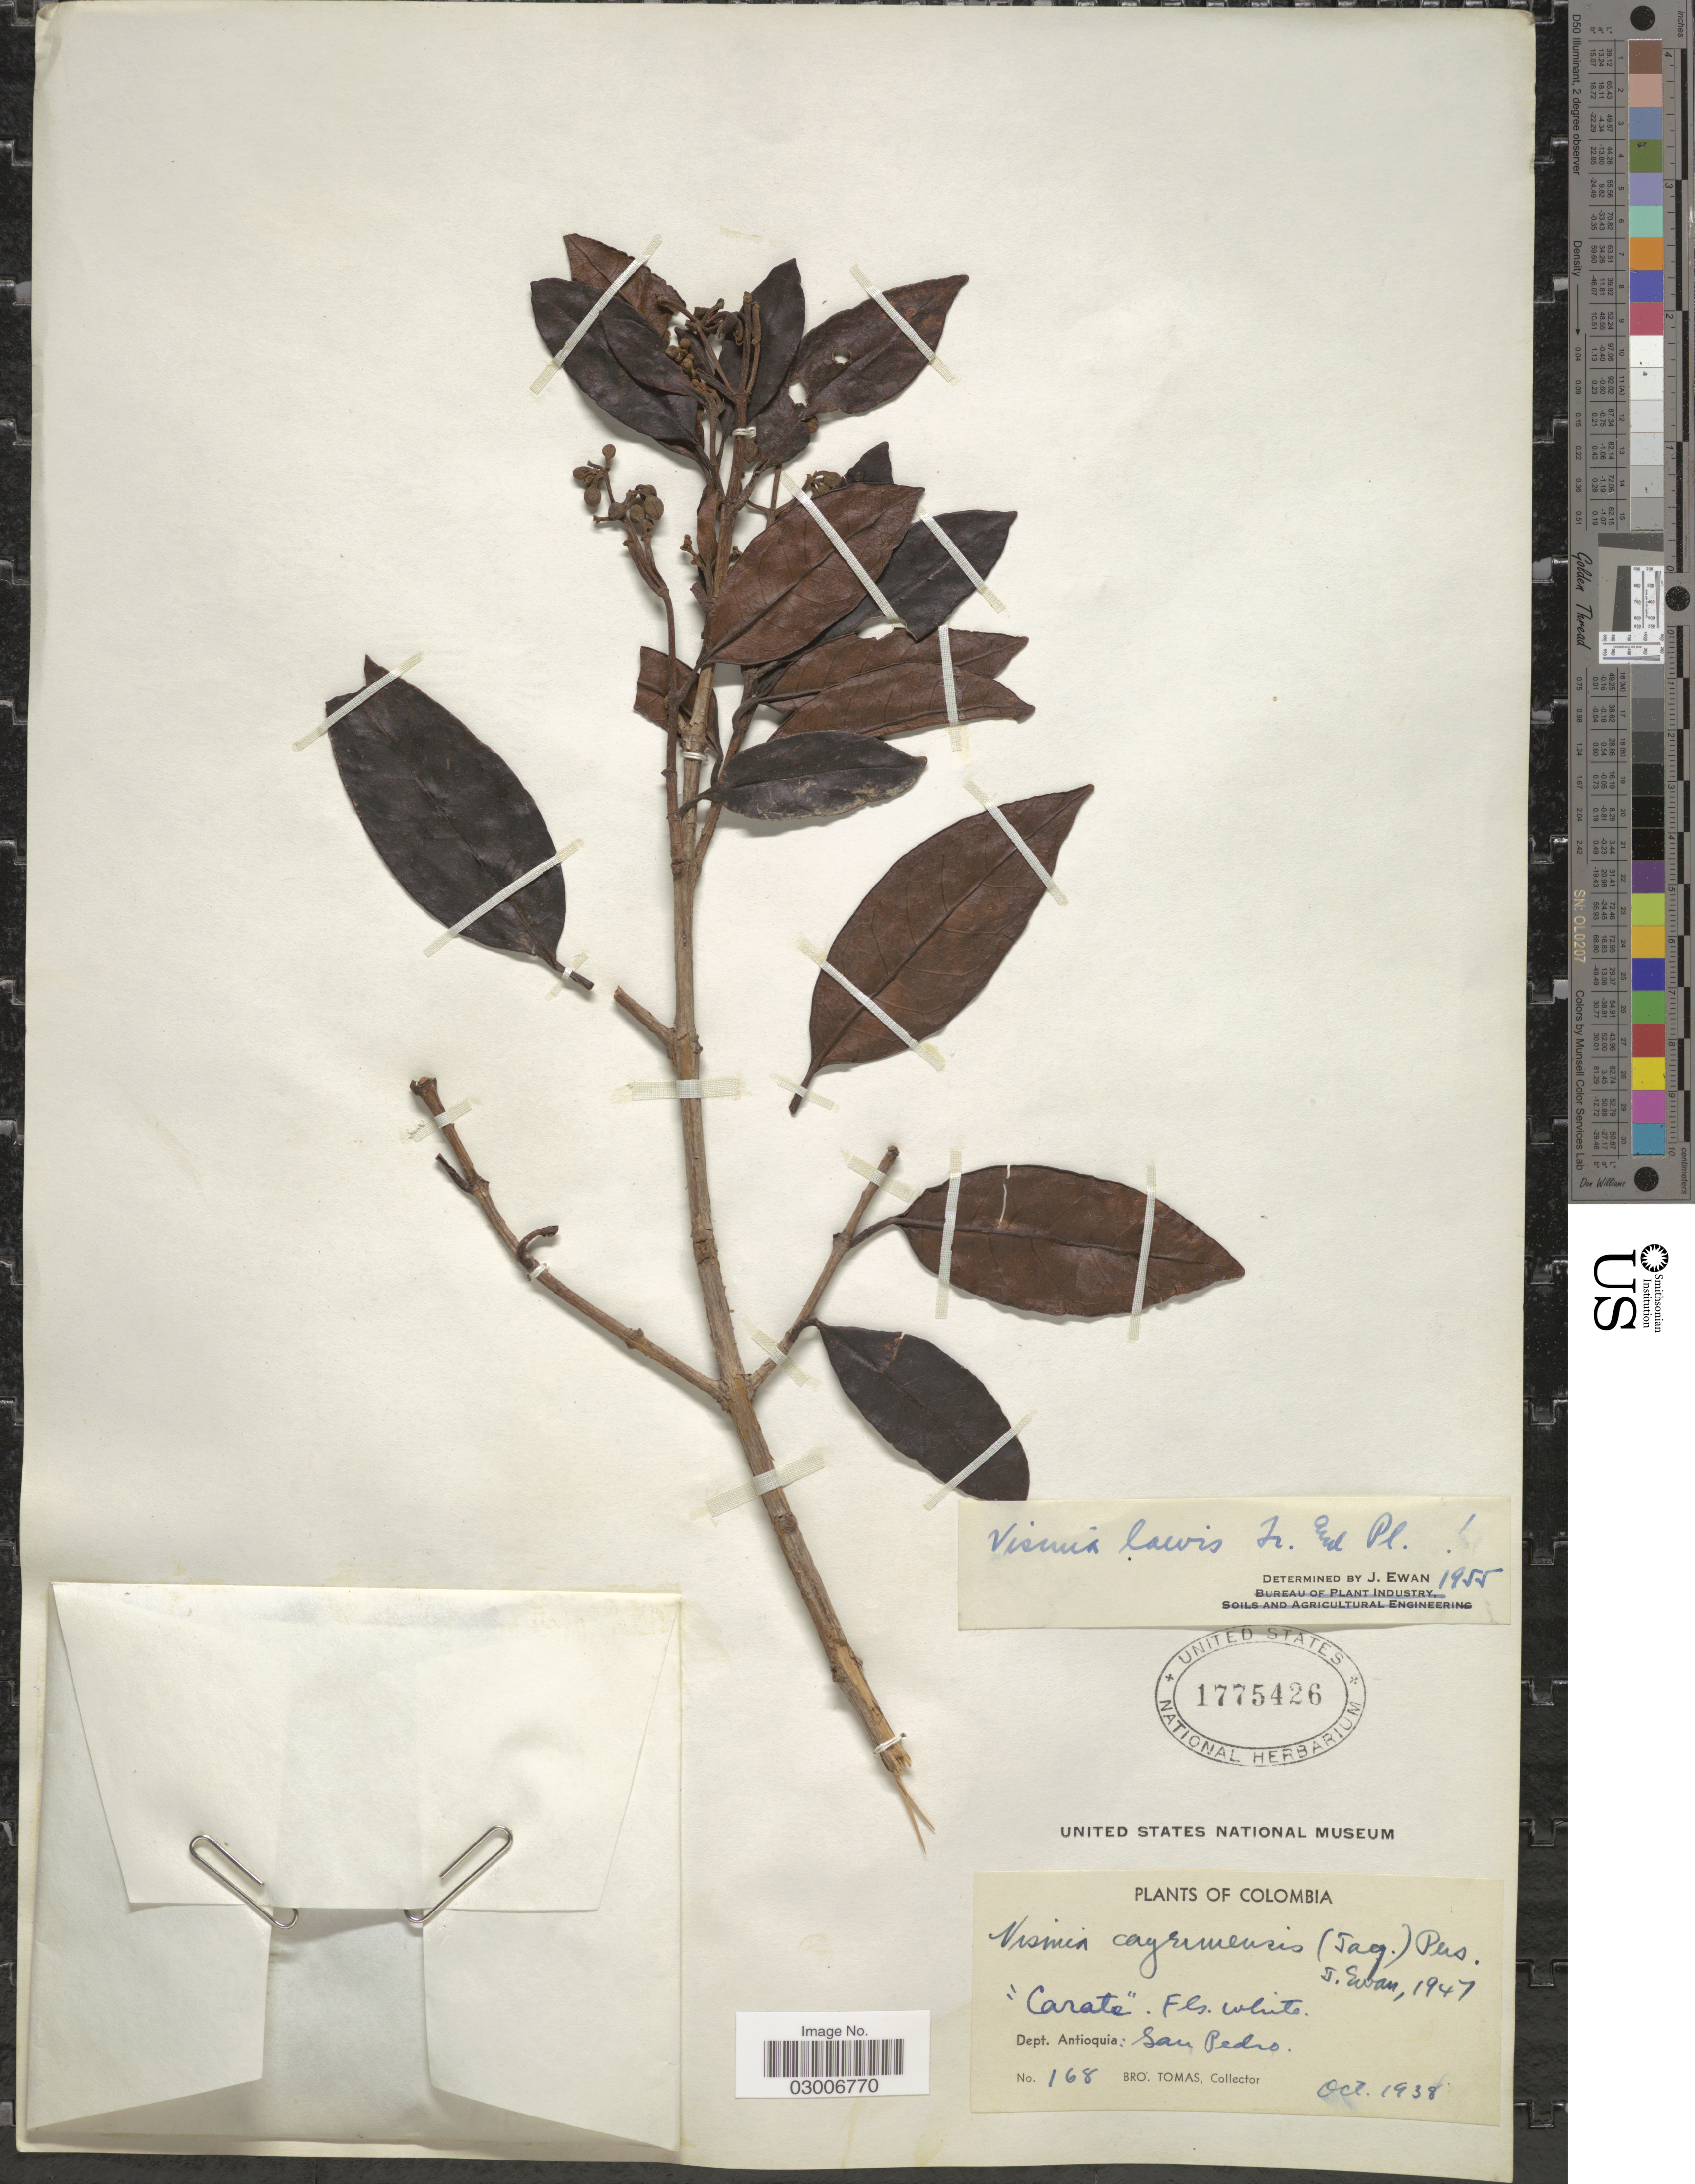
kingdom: Plantae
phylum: Tracheophyta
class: Magnoliopsida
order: Malpighiales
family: Hypericaceae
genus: Vismia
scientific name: Vismia laevis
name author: Triana & Planch.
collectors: B. Tomas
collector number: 168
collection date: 1938-10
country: Colombia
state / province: Antioquia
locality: Dept. Antioquia: San Pedro.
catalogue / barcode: US 1775426